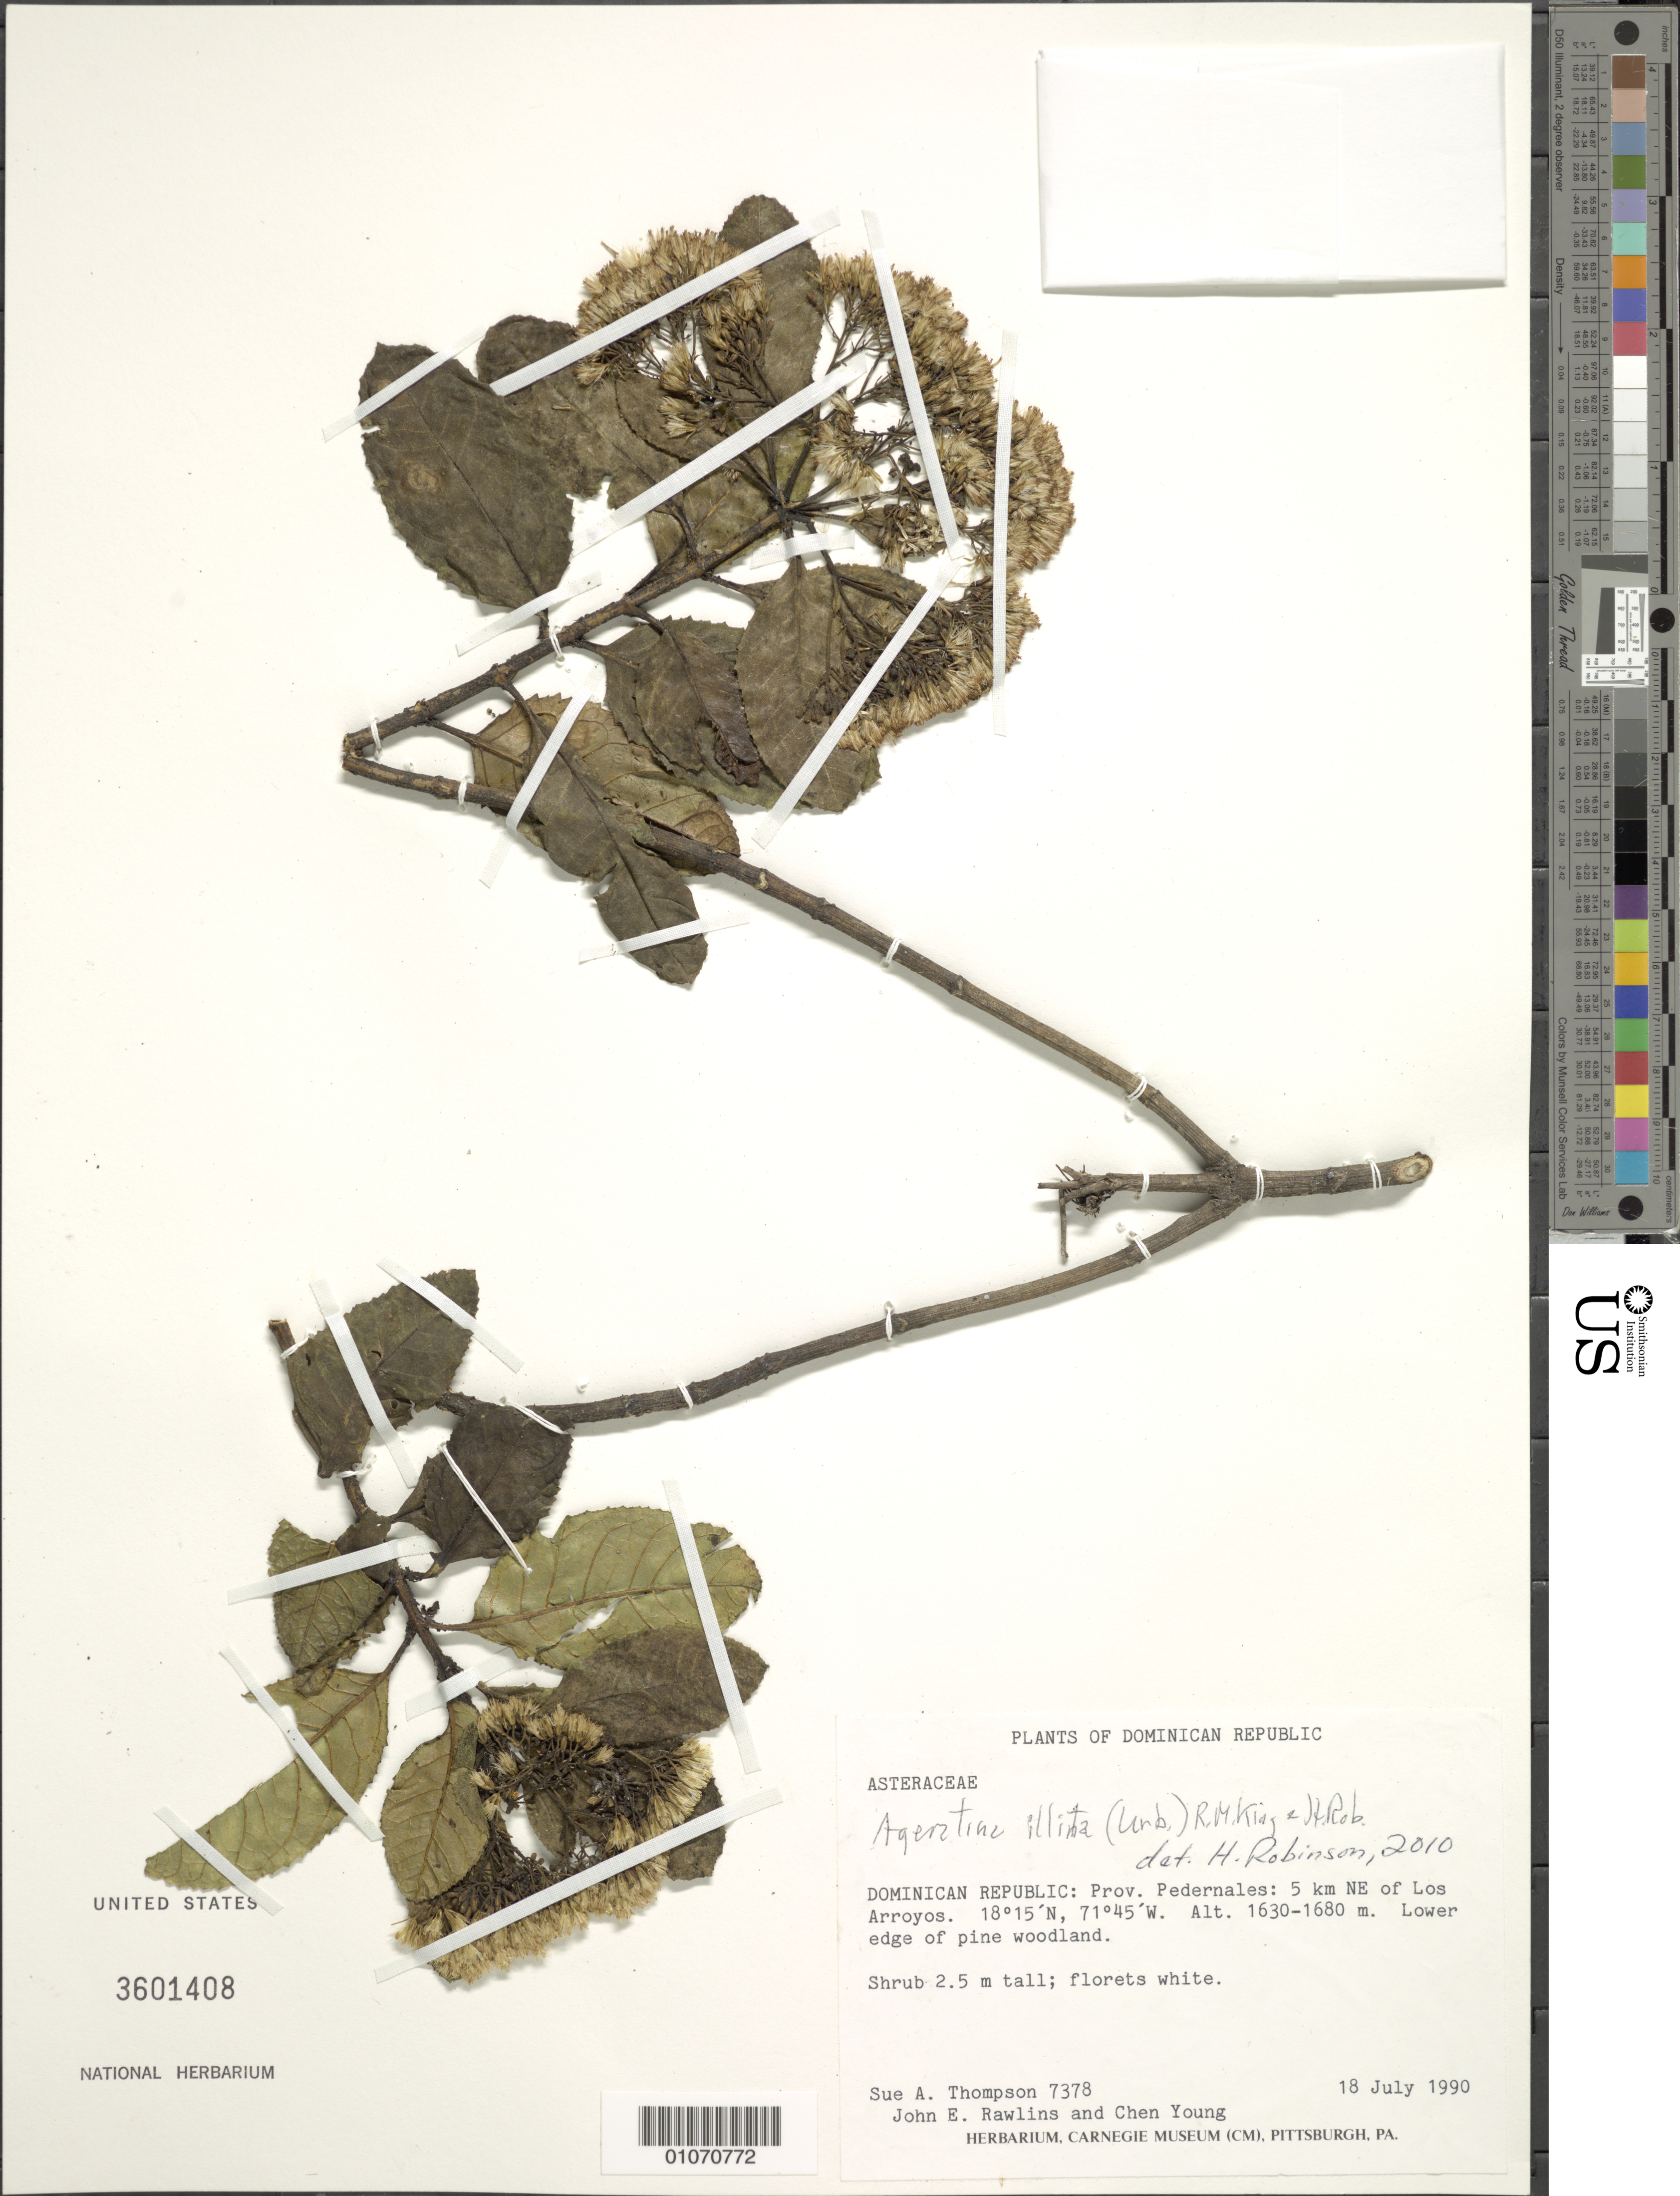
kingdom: Plantae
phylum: Tracheophyta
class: Magnoliopsida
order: Asterales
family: Asteraceae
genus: Ageratina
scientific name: Ageratina illita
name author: (Urb.) R.M. King & H. Rob.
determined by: Robinson, Harold E., (US)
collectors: S. A. Thompson, J. Rawlins & C. Young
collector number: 7378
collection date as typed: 18 Jul 1990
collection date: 1990-07-18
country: Dominican Republic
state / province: Pedernales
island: Hispaniola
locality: Los Arroyos, 5 km NE of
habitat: Lower edge of pine woodland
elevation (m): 1630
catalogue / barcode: US 3601408